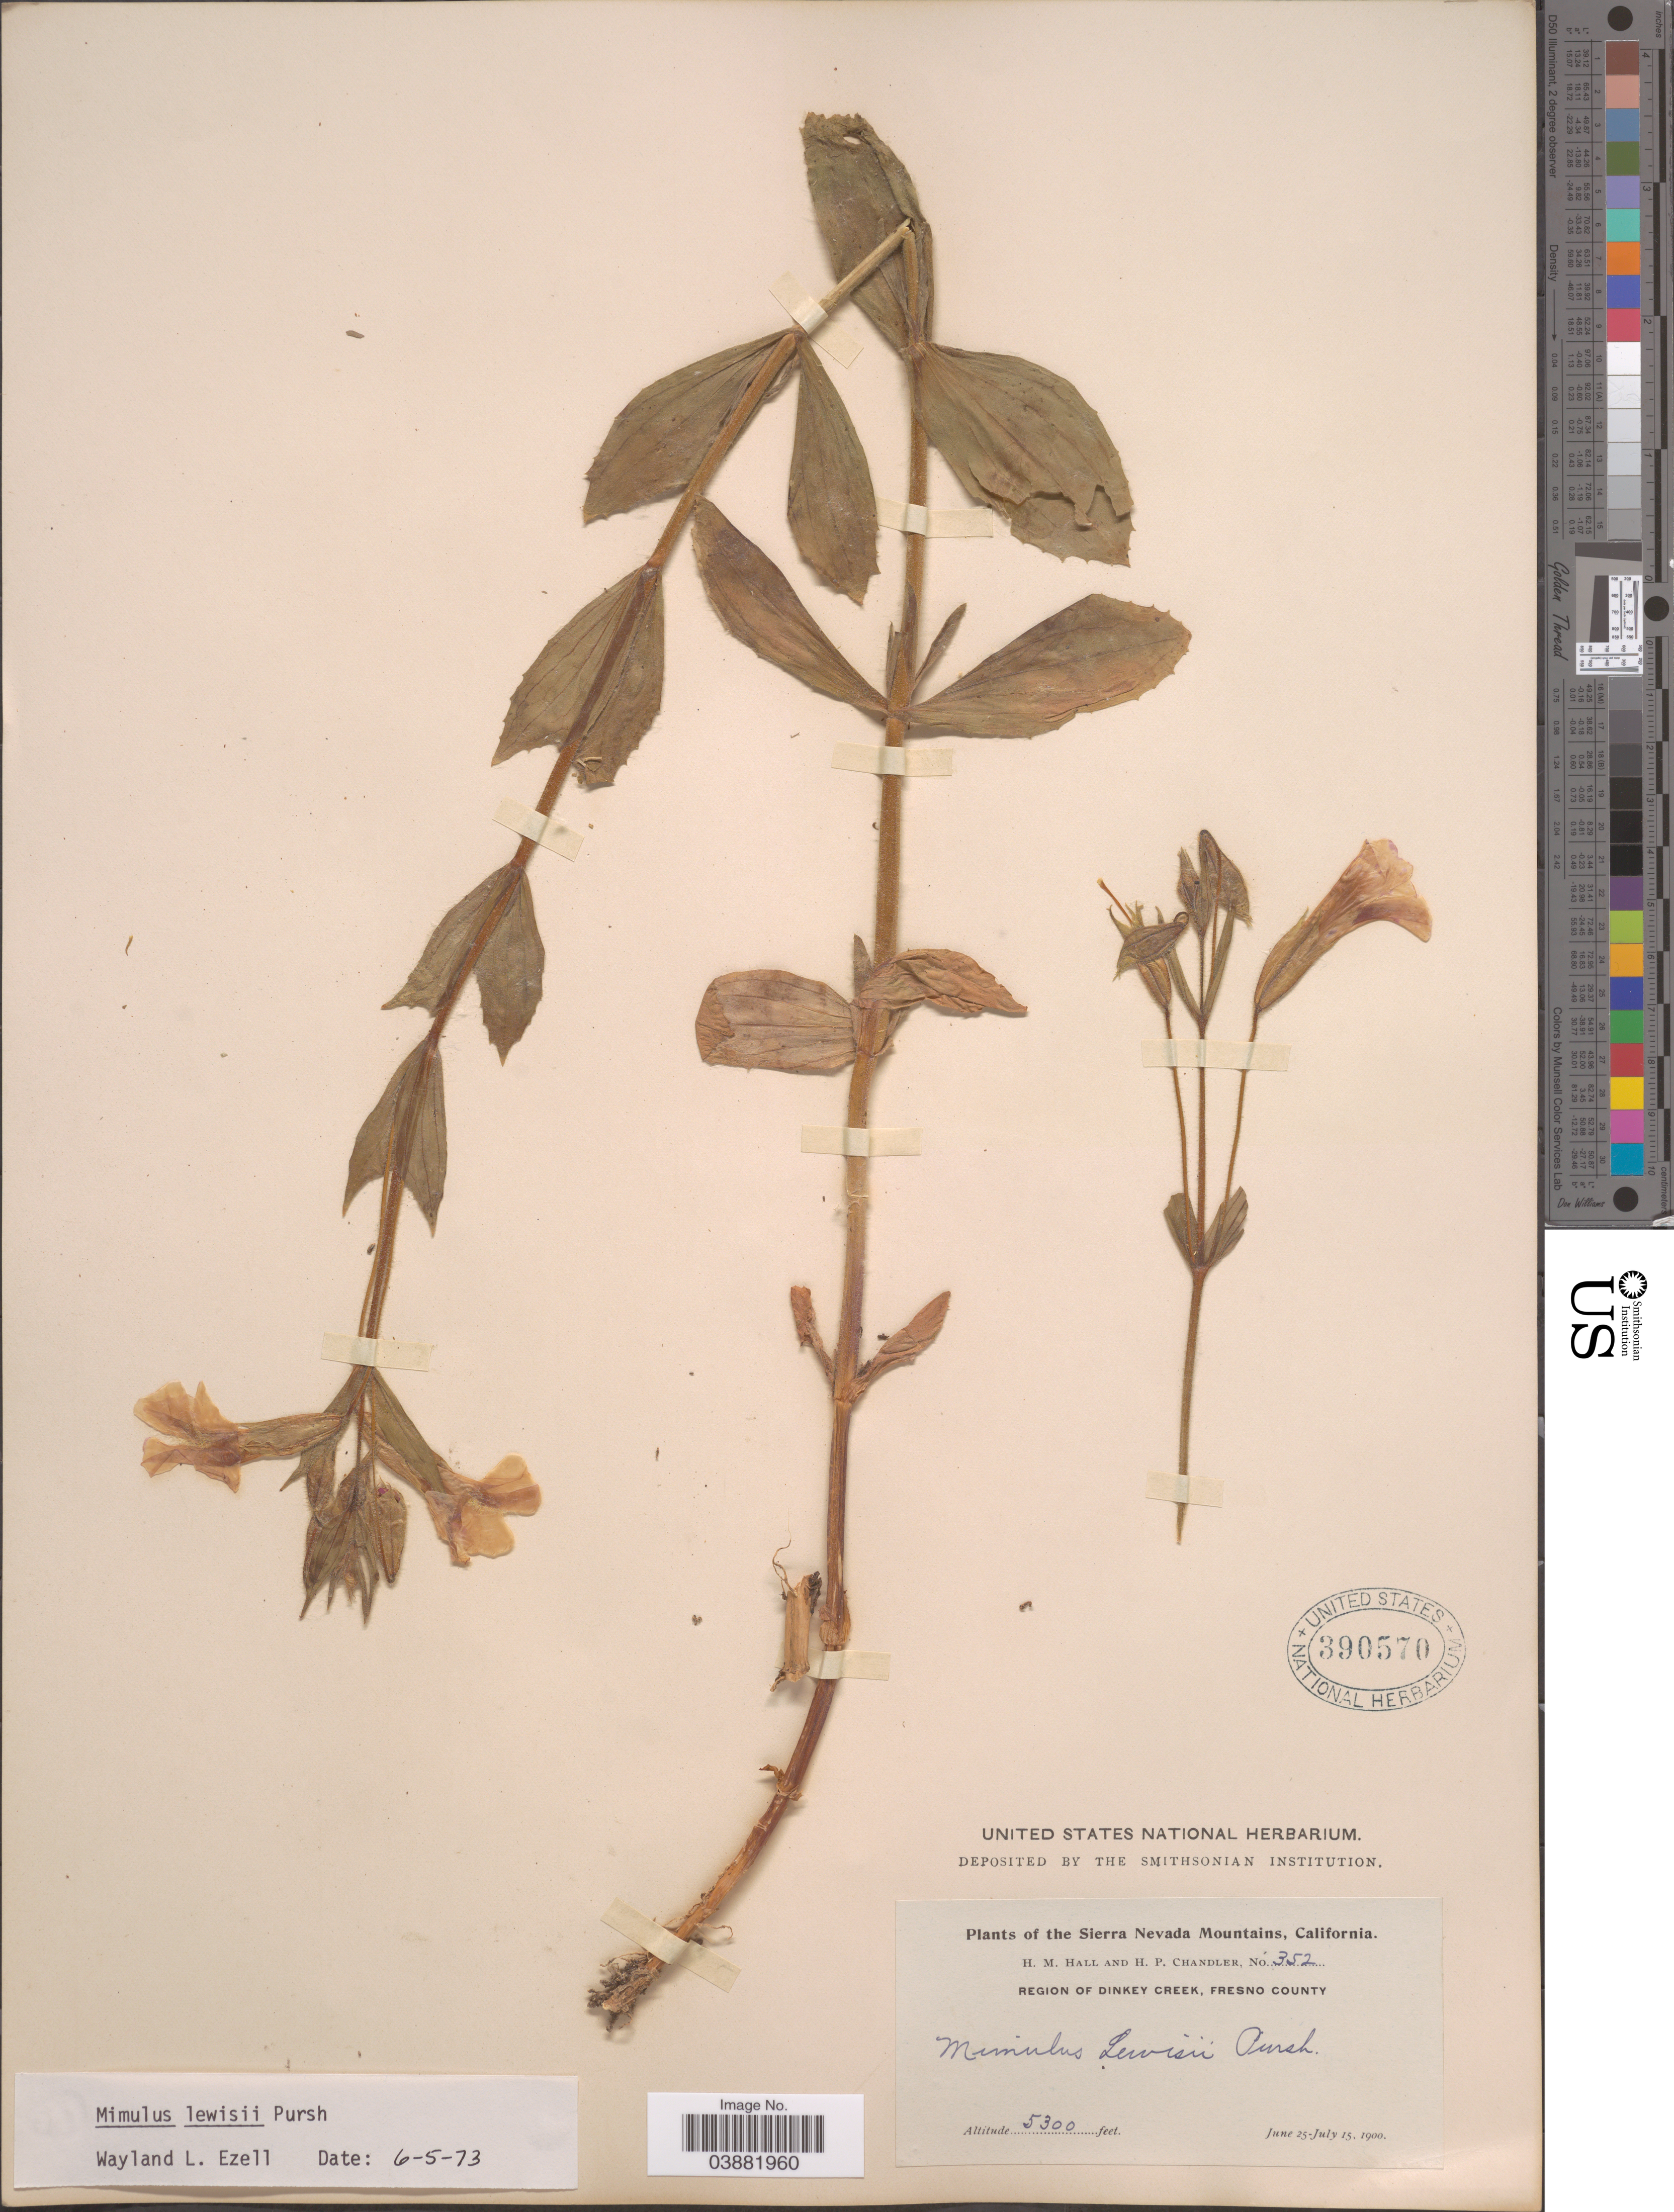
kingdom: Plantae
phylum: Tracheophyta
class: Magnoliopsida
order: Lamiales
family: Phrymaceae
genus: Mimulus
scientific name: Mimulus lewisii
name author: Pursh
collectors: H. M. Hall & H. Chandler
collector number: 352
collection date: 1900-06-25/1900-07-15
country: United States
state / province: California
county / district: Fresno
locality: Sierra Nevada Mountains. Region of Dinkey Creek, Fresno County.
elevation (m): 1615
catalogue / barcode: US 390570